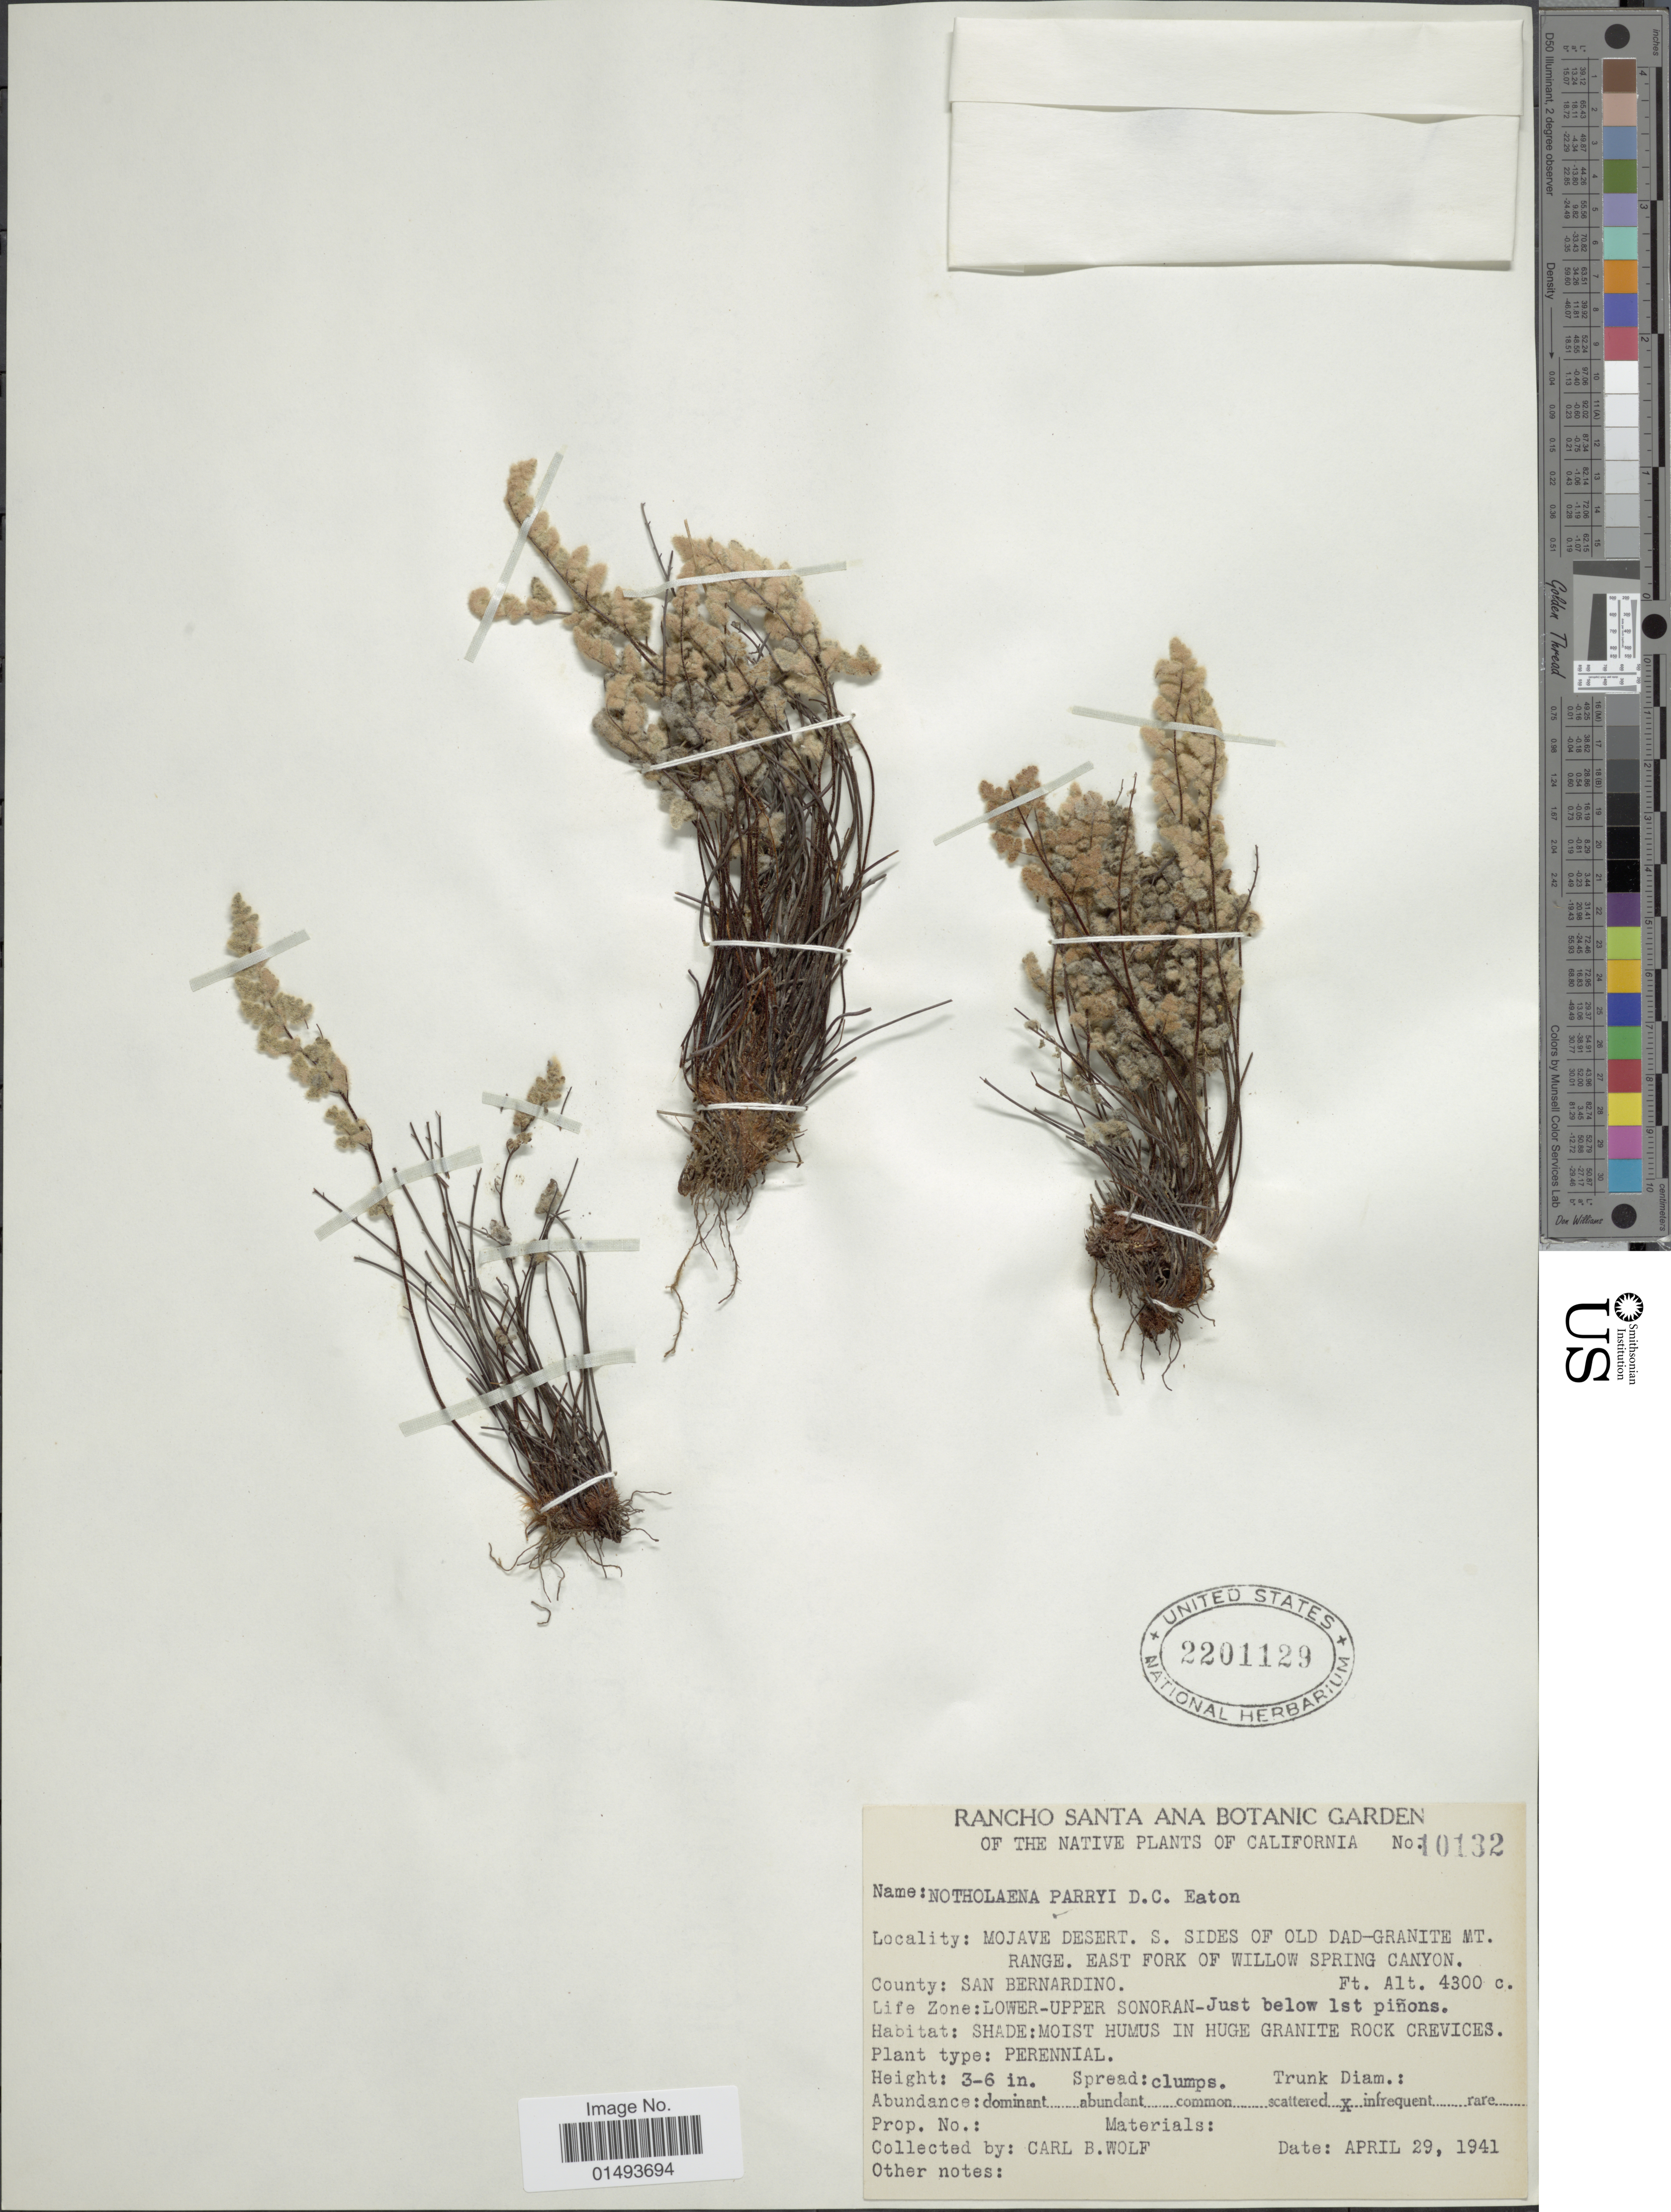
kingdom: Plantae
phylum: Tracheophyta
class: Polypodiopsida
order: Polypodiales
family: Pteridaceae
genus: Myriopteris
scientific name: Myriopteris parryi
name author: (D.C. Eaton) Grusz & Windham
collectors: C. B. Wolf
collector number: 10132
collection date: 1941-04-29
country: United States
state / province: California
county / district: San Bernardino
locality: Mojave Desert, S. sides of Old dad granite Mt. Range. East Fork of Willow Spring Canyon, County: San Bernardino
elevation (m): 1311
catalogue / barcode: US 2201129